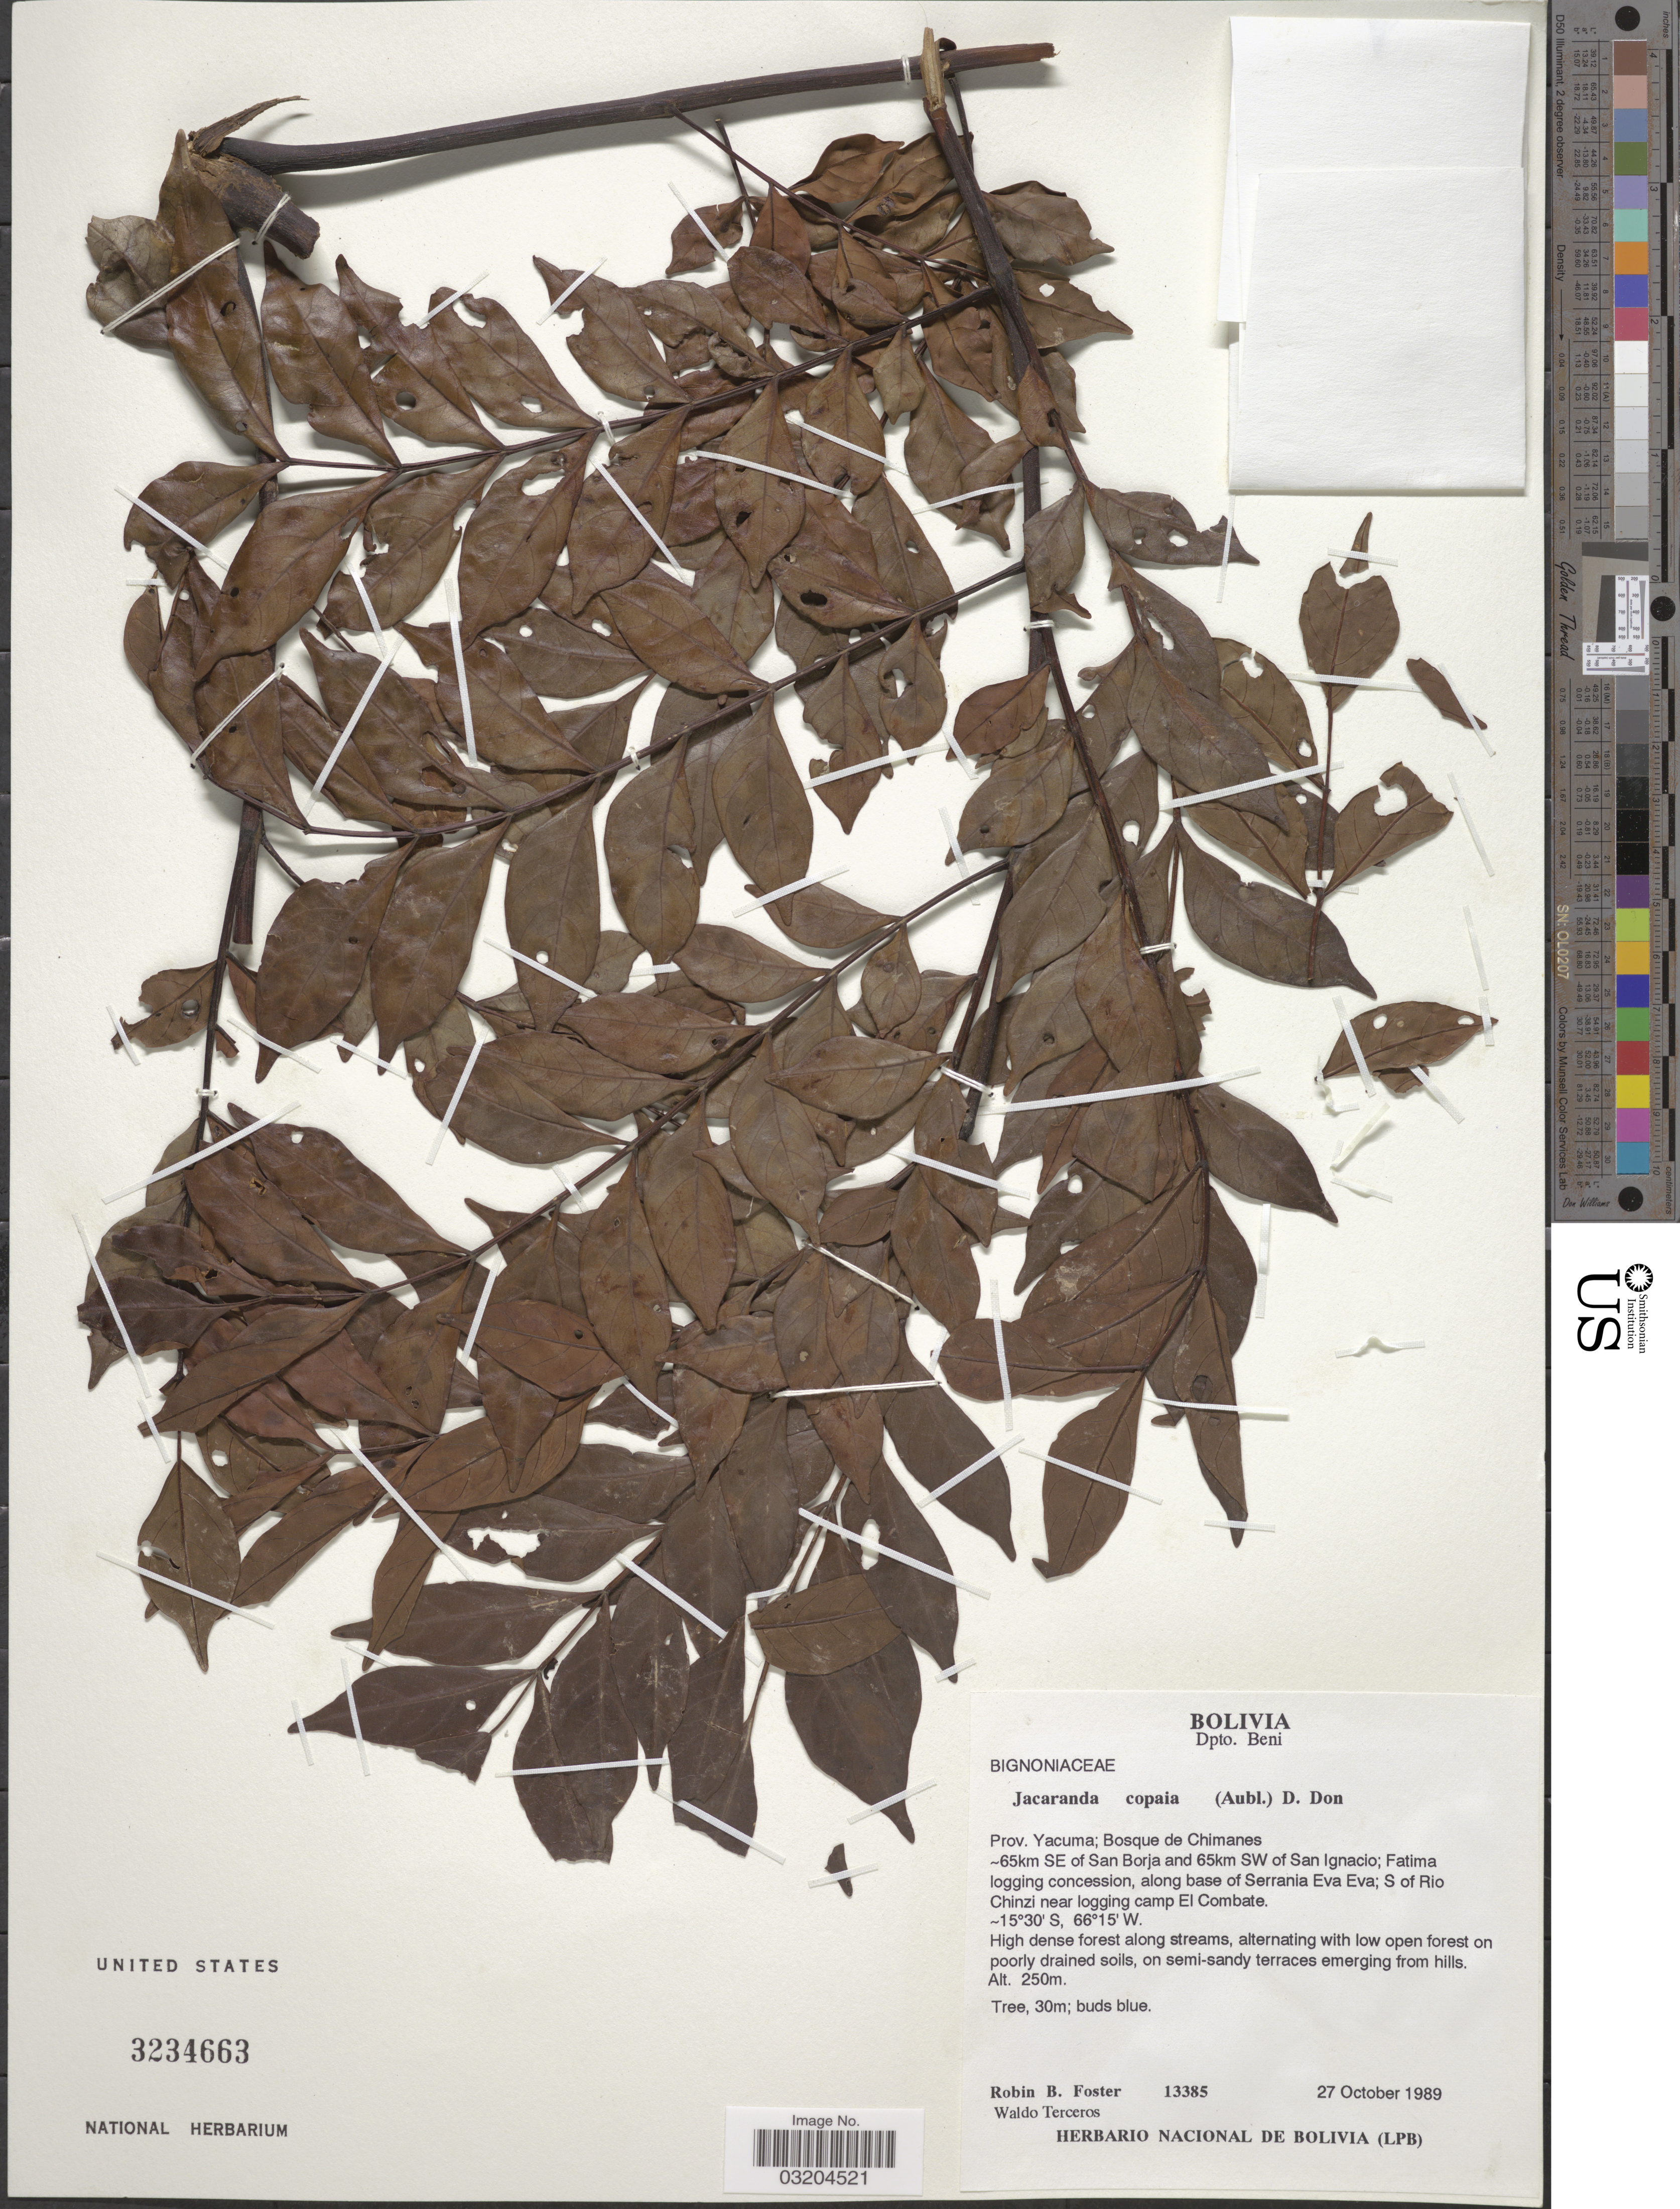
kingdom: Plantae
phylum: Tracheophyta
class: Magnoliopsida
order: Lamiales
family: Bignoniaceae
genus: Jacaranda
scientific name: Jacaranda copaia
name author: (Aubl.) D. Don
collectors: R. B. Foster & W. Terceros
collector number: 13385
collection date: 1989-10-27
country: Bolivia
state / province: Beni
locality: Dpto. Beni. Prov. Yacuma; Bosque de Chimanes. ~65km SE of San Borja and 65km SW of San Ignacio; Fatima logging concession, along base of Serrania Eva Eva; S of Rio Chinzi near logging camp El Combate.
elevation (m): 250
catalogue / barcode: US 3234663